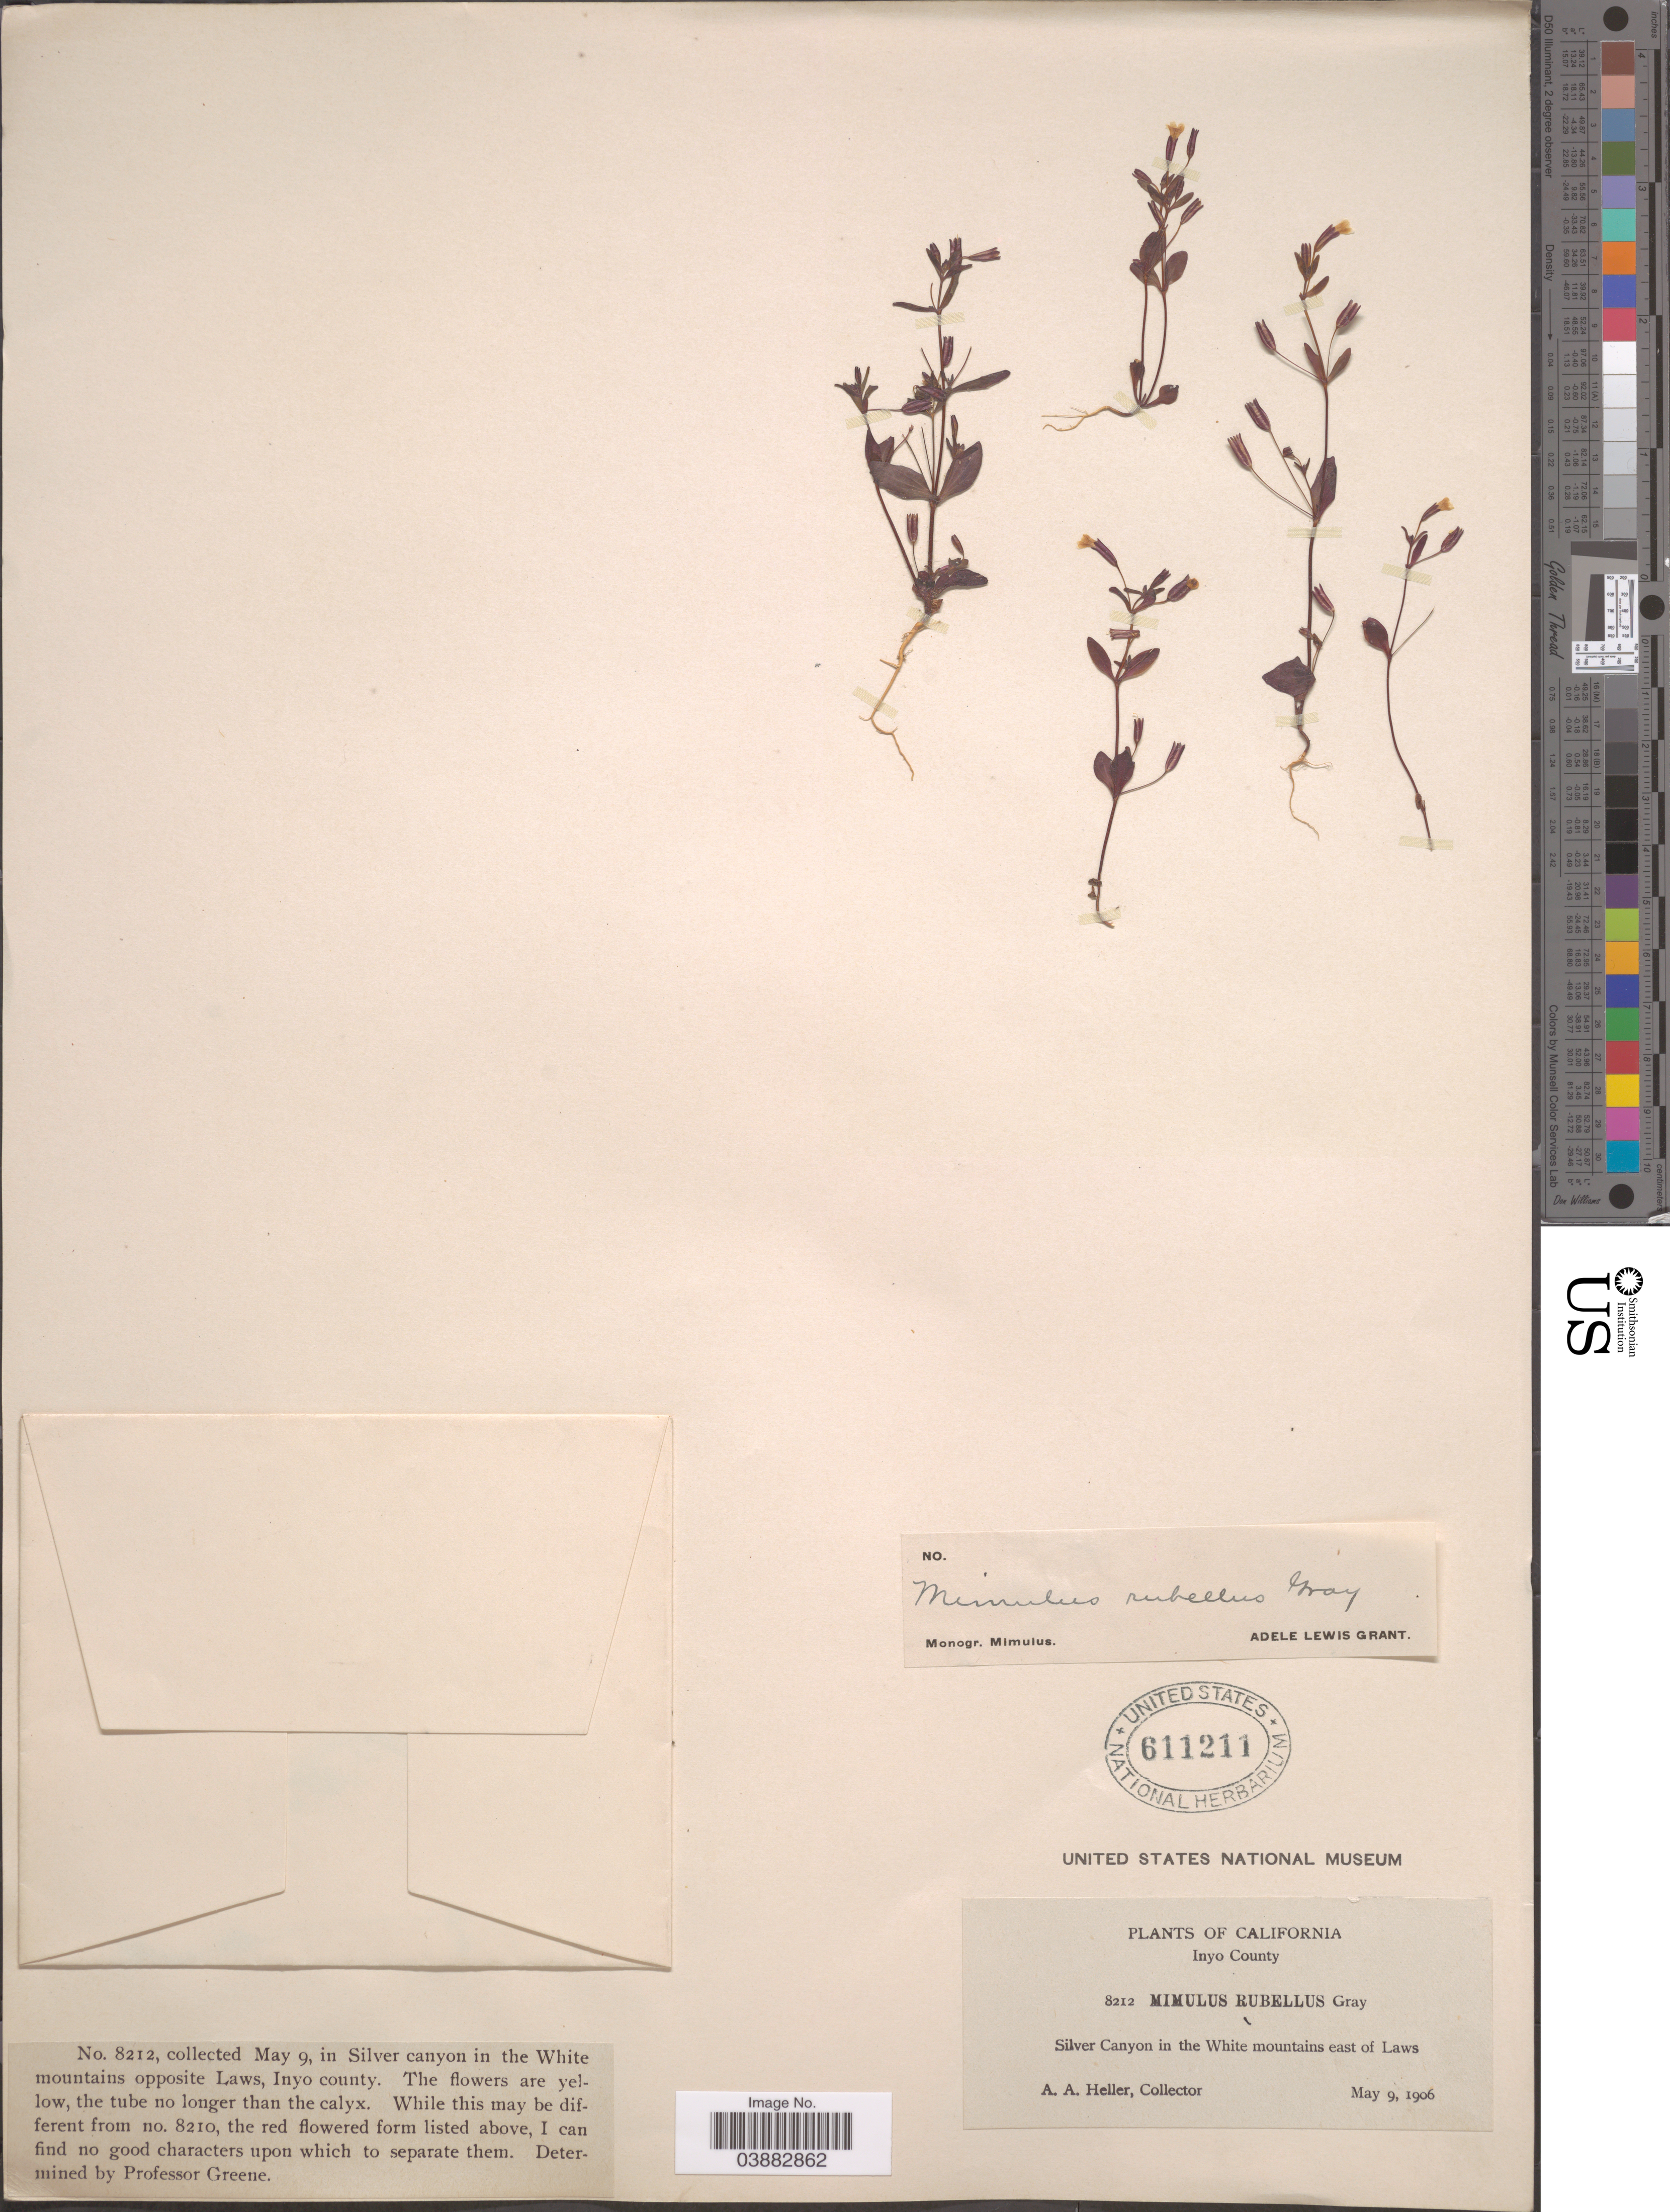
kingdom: Plantae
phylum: Tracheophyta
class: Magnoliopsida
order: Lamiales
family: Phrymaceae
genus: Mimulus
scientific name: Mimulus rubellus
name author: A. Gray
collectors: A. A. Heller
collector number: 8212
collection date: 1906-05-09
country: United States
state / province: California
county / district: Inyo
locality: Inyo County. Silver Canyon in the White mountains east of Laws.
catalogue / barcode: US 611211